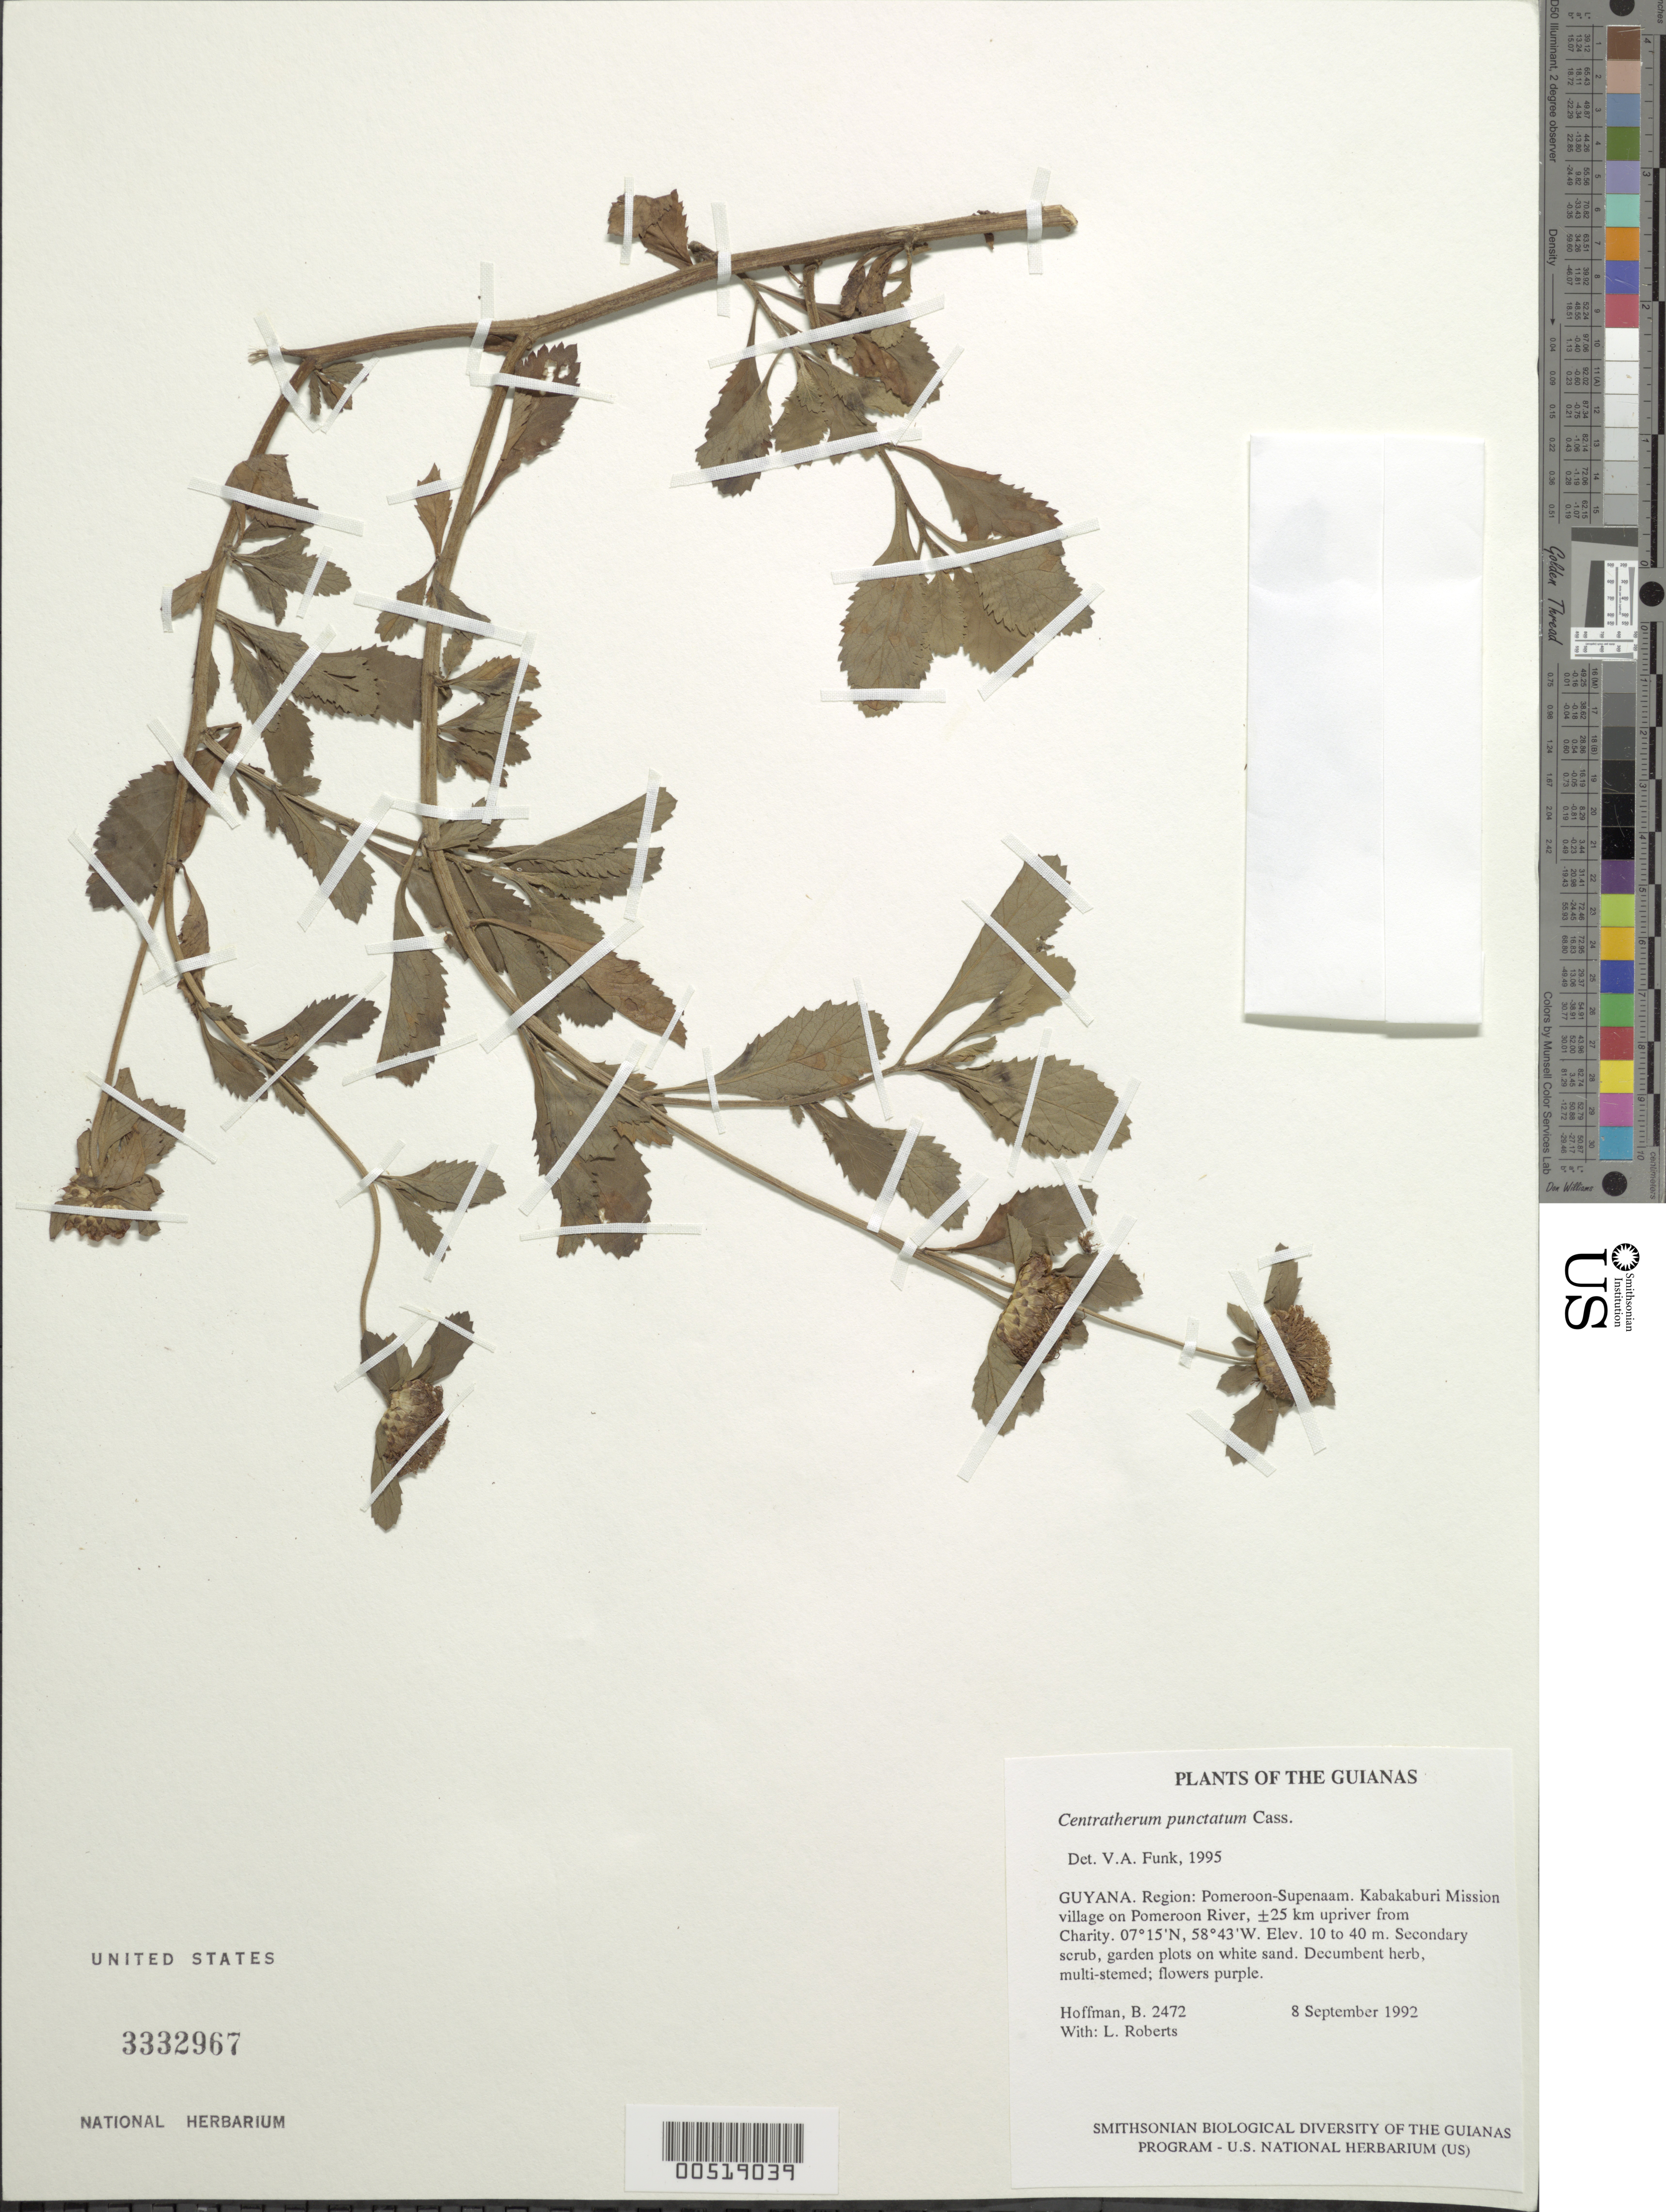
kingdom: Plantae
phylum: Tracheophyta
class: Magnoliopsida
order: Asterales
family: Asteraceae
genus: Centratherum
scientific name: Centratherum punctatum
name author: Cass.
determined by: Funk, Vicki A., (BOT), Smithsonian Institution - National Museum of Natural History (UNITED STATES)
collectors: B. Hoffman & L. Roberts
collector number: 2472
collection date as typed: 8 September 1992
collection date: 1992-09-08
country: Guyana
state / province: Pomeroon-Supenaam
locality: Kabakaburi Mission village on Pomeroon River, ±25 km upriver from Charity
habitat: Secondary scrub, garden plots on white sand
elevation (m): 10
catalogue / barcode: US 3332967